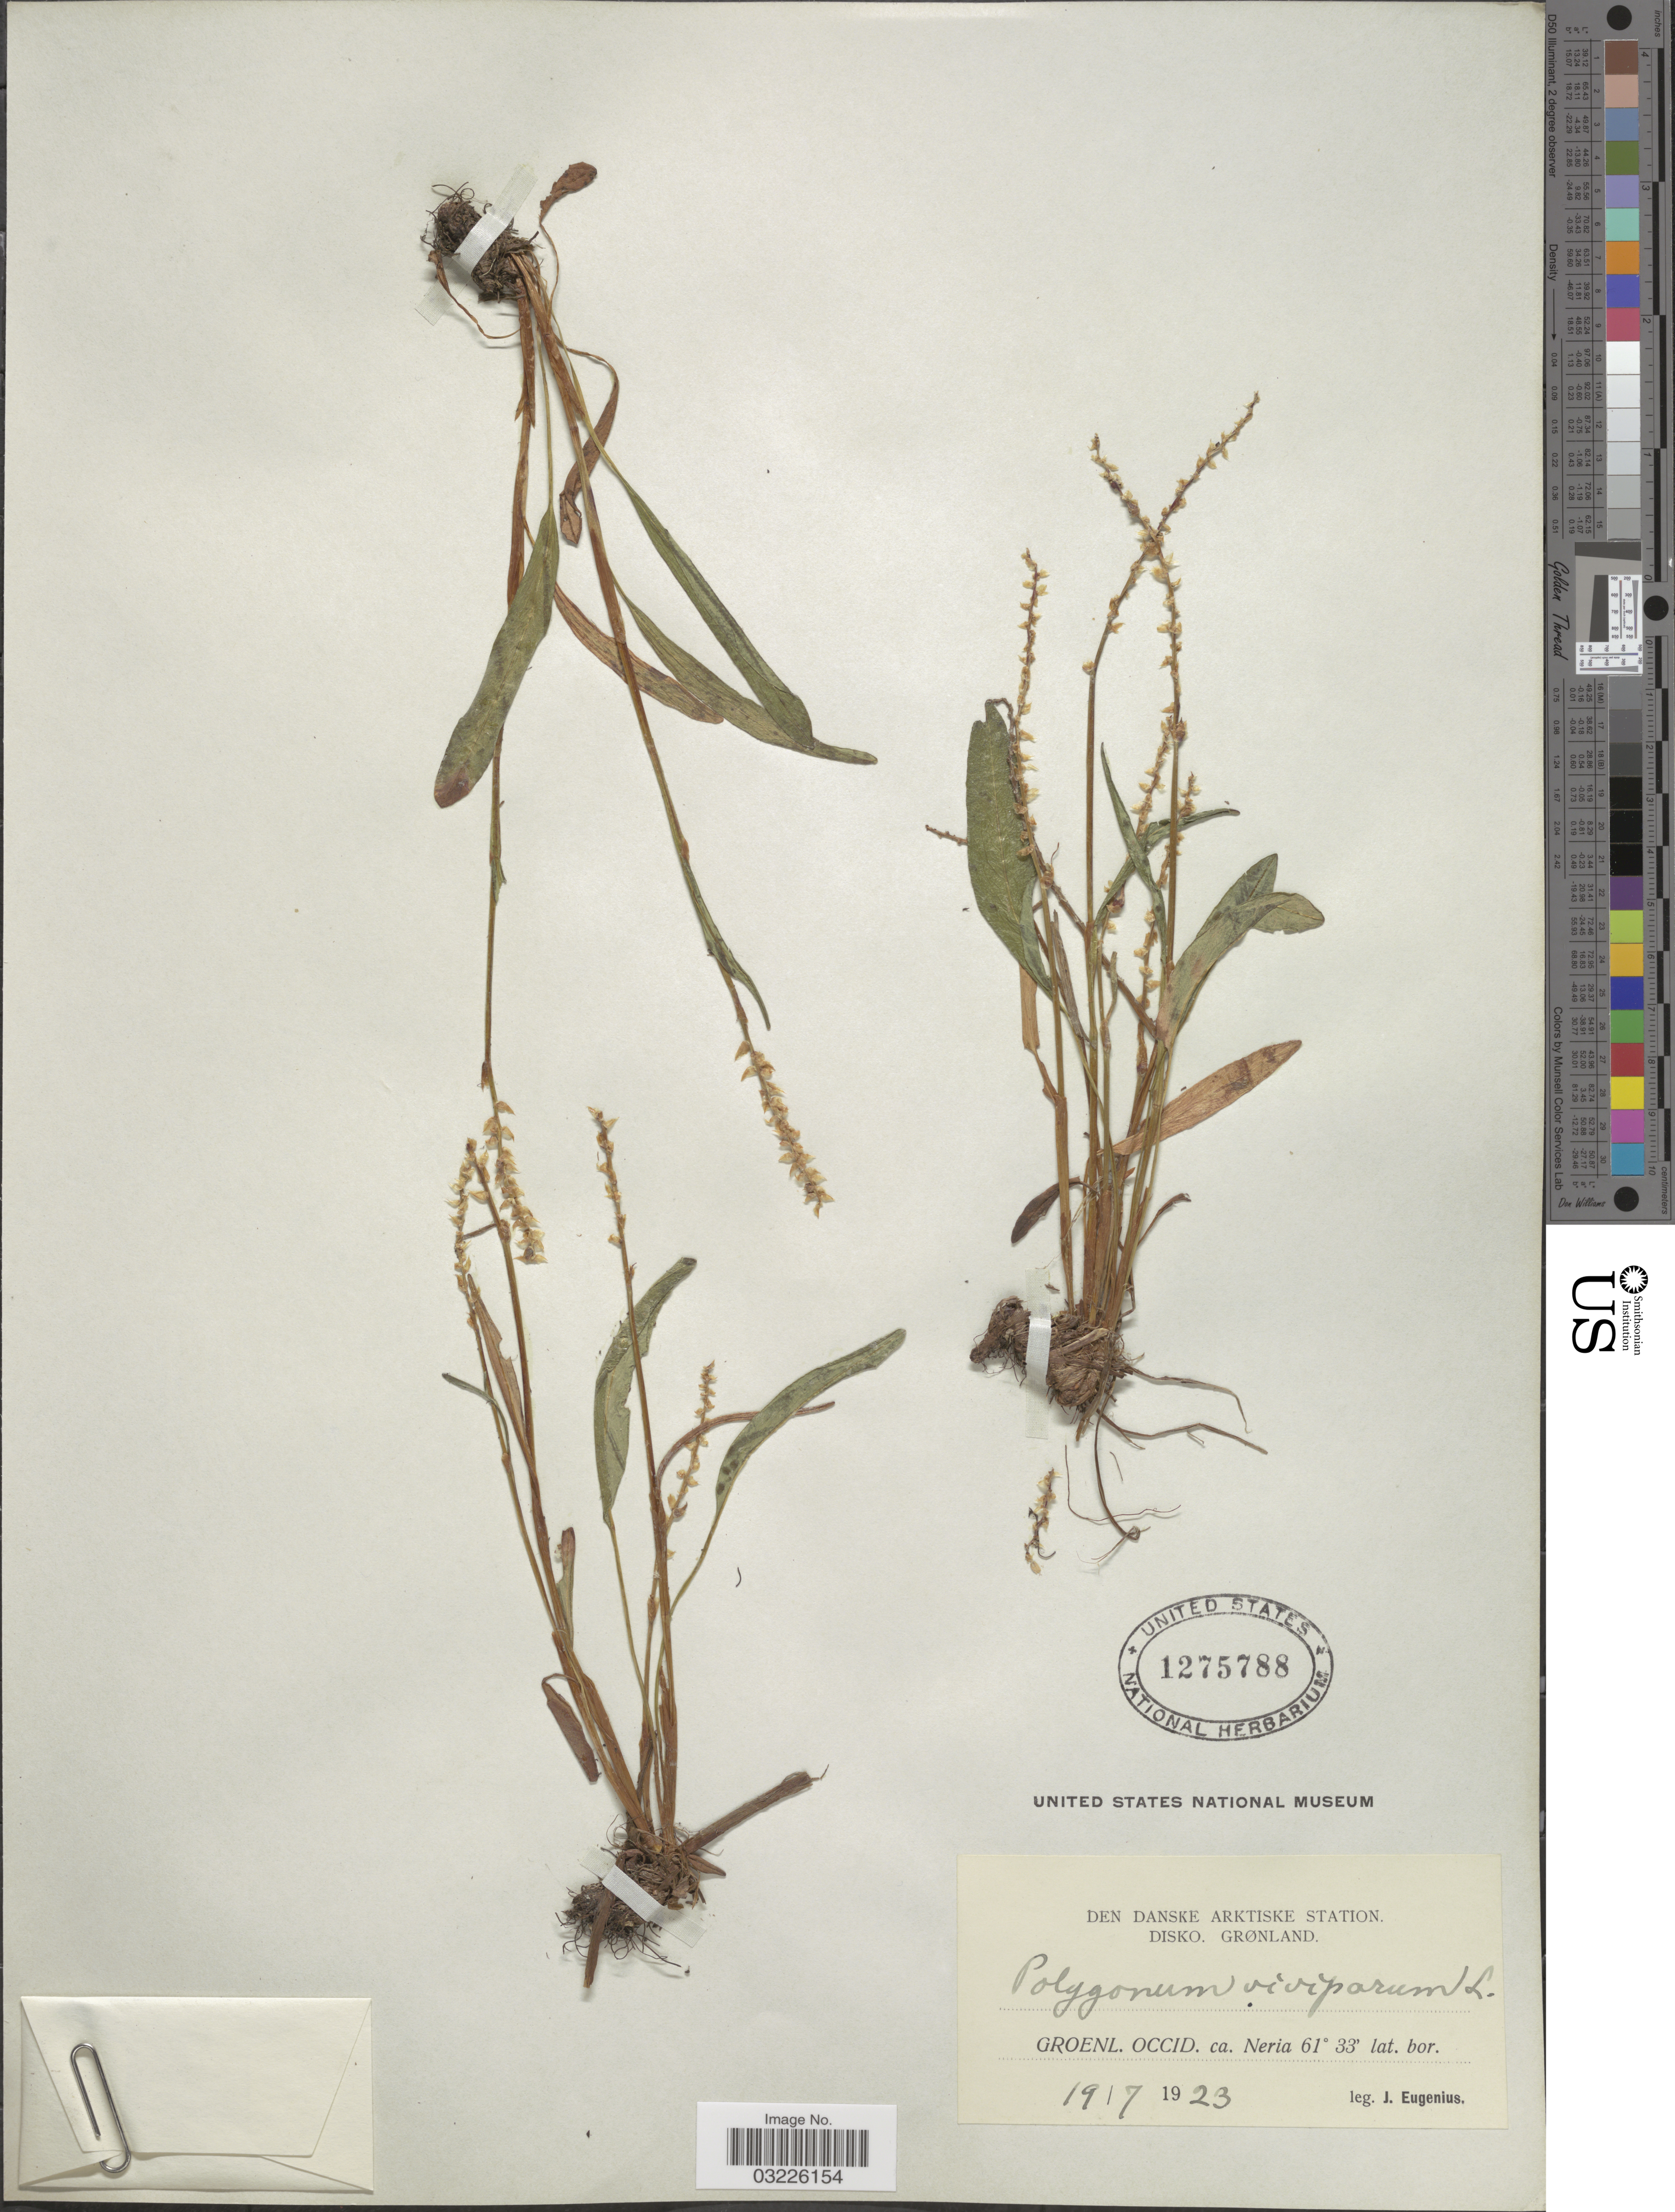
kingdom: Plantae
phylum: Tracheophyta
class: Magnoliopsida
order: Caryophyllales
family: Polygonaceae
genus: Bistorta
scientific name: Bistorta vivipara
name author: (L.) Delarbre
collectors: J. Eugenius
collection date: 1923-07-19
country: Greenland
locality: Den Danske Arktiske Station Disko. Groenl. Occid. ca. Neria.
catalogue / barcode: US 1275788